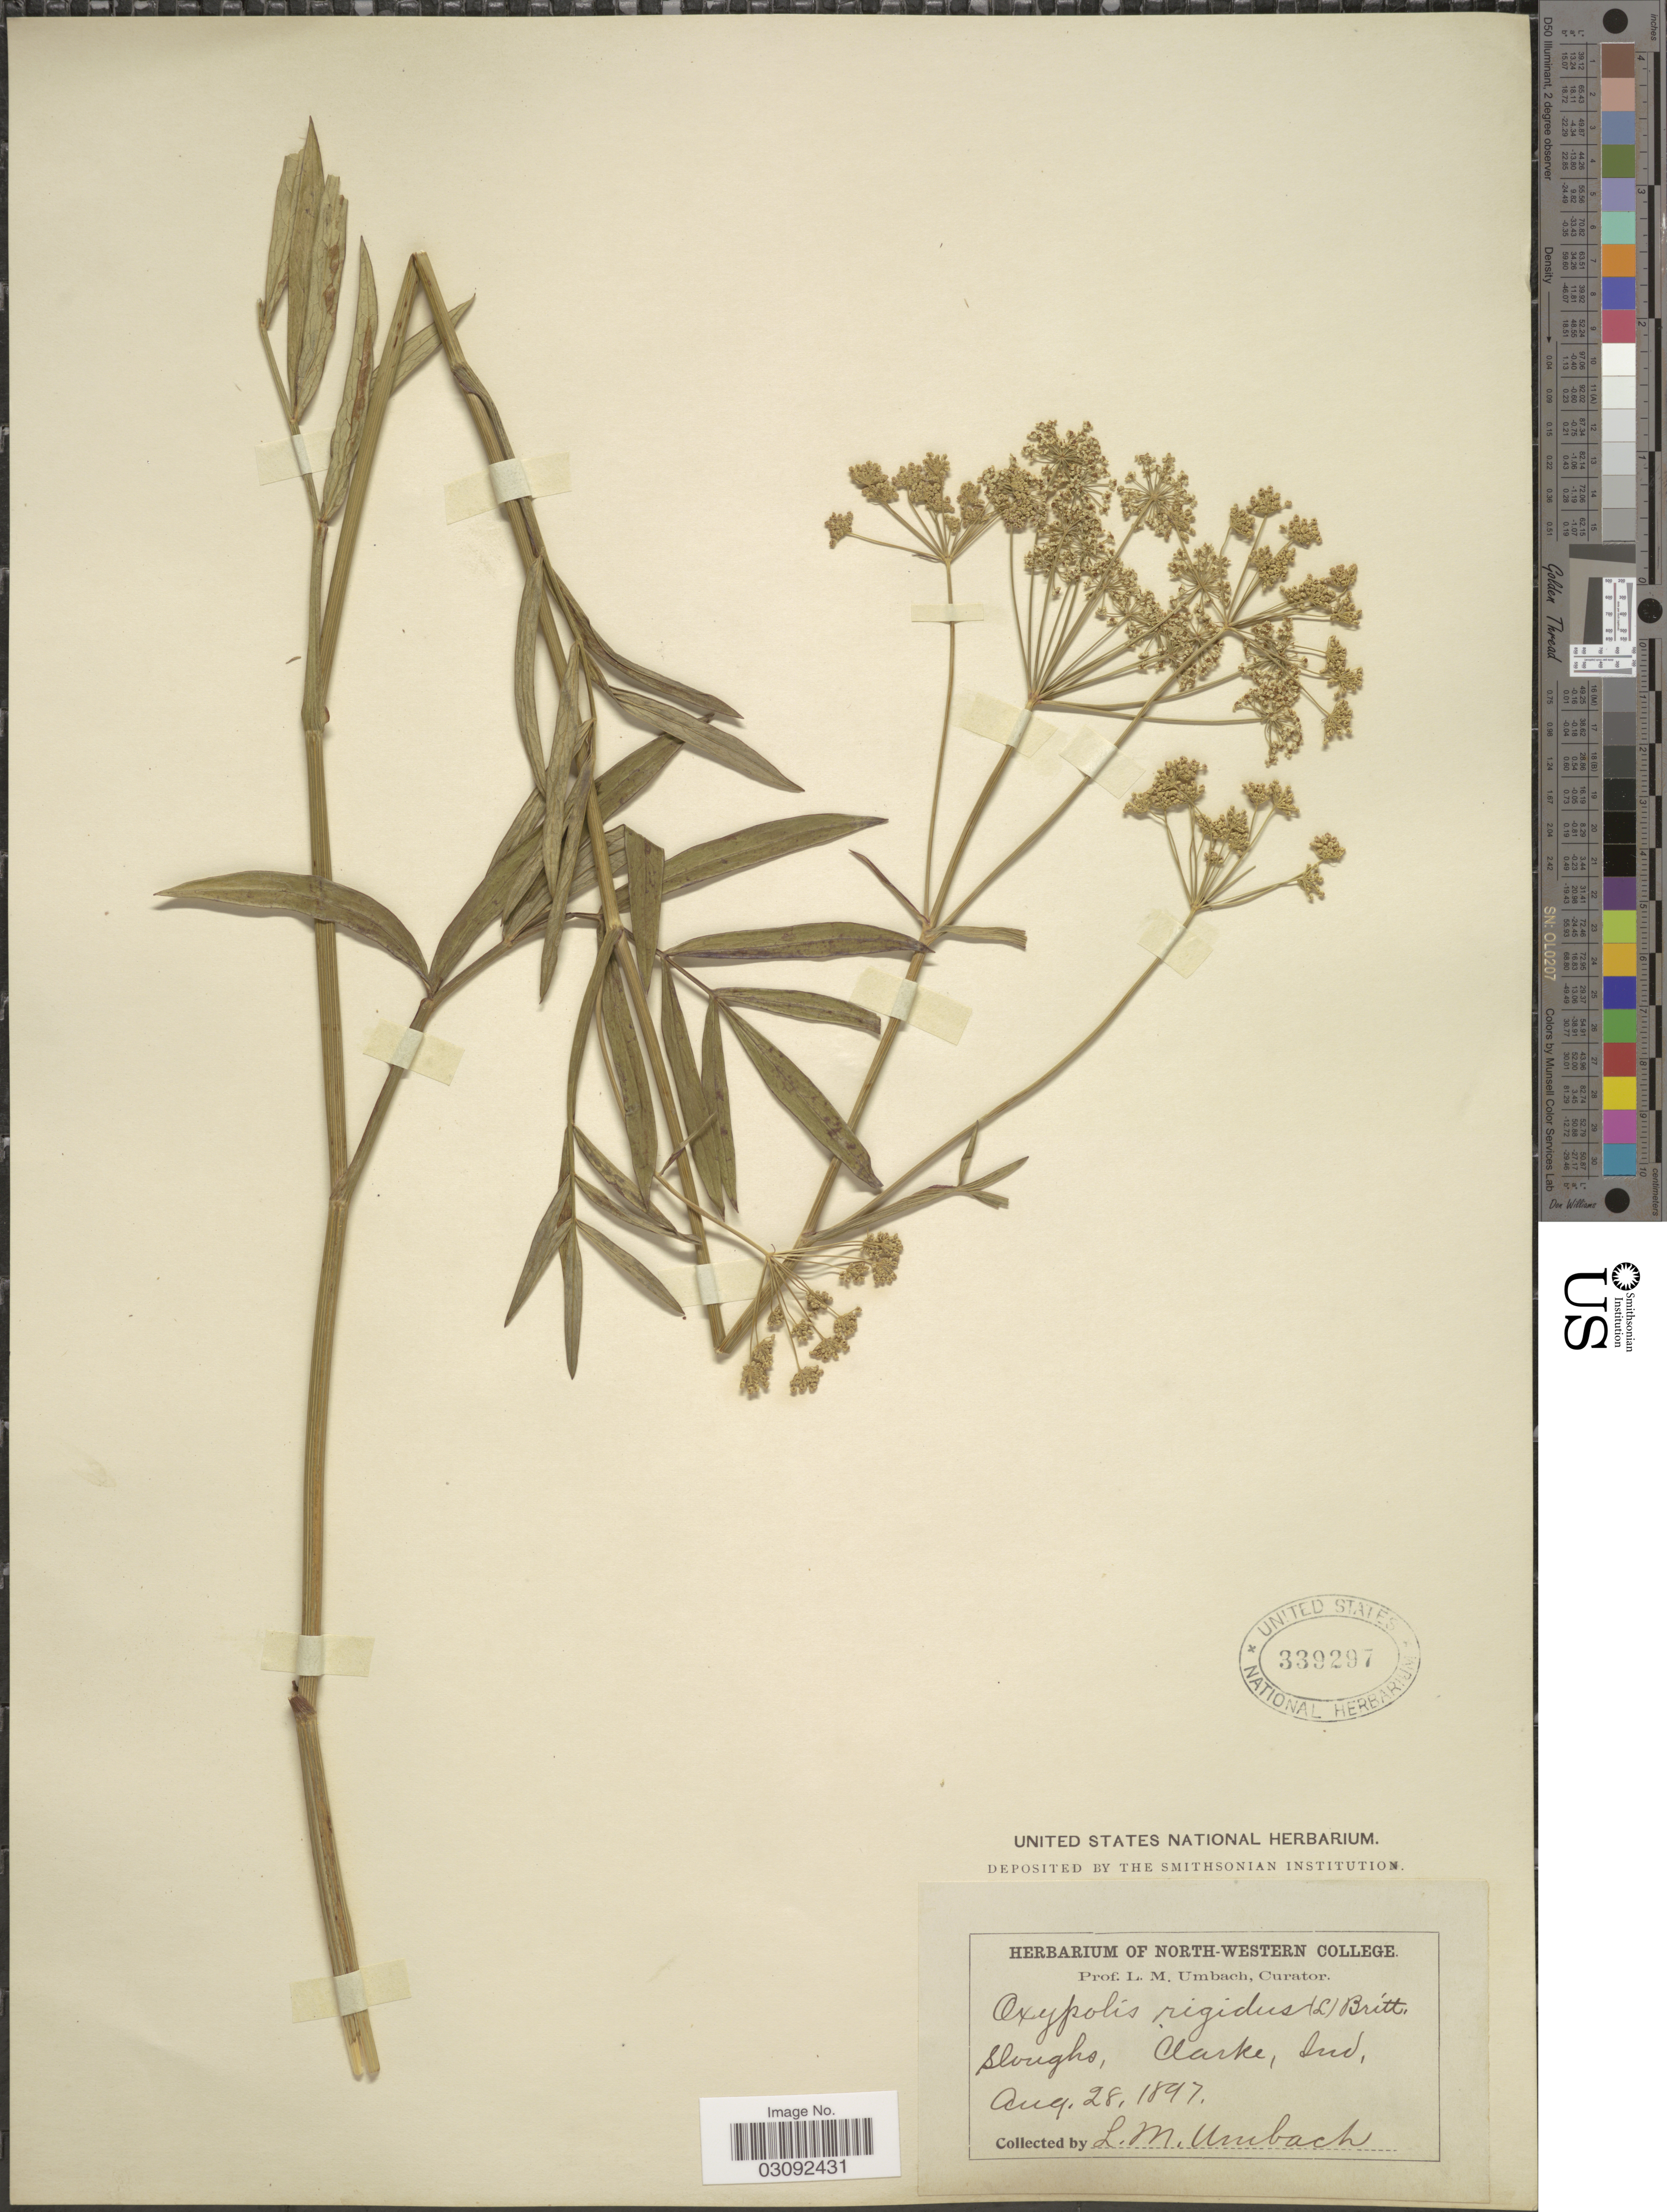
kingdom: Plantae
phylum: Tracheophyta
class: Magnoliopsida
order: Apiales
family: Apiaceae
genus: Oxypolis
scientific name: Oxypolis rigidior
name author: (L.) Raf.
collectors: L. M. Umbach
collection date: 1897-08-28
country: United States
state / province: Indiana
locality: Sloughs, Clarke.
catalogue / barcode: US 339297